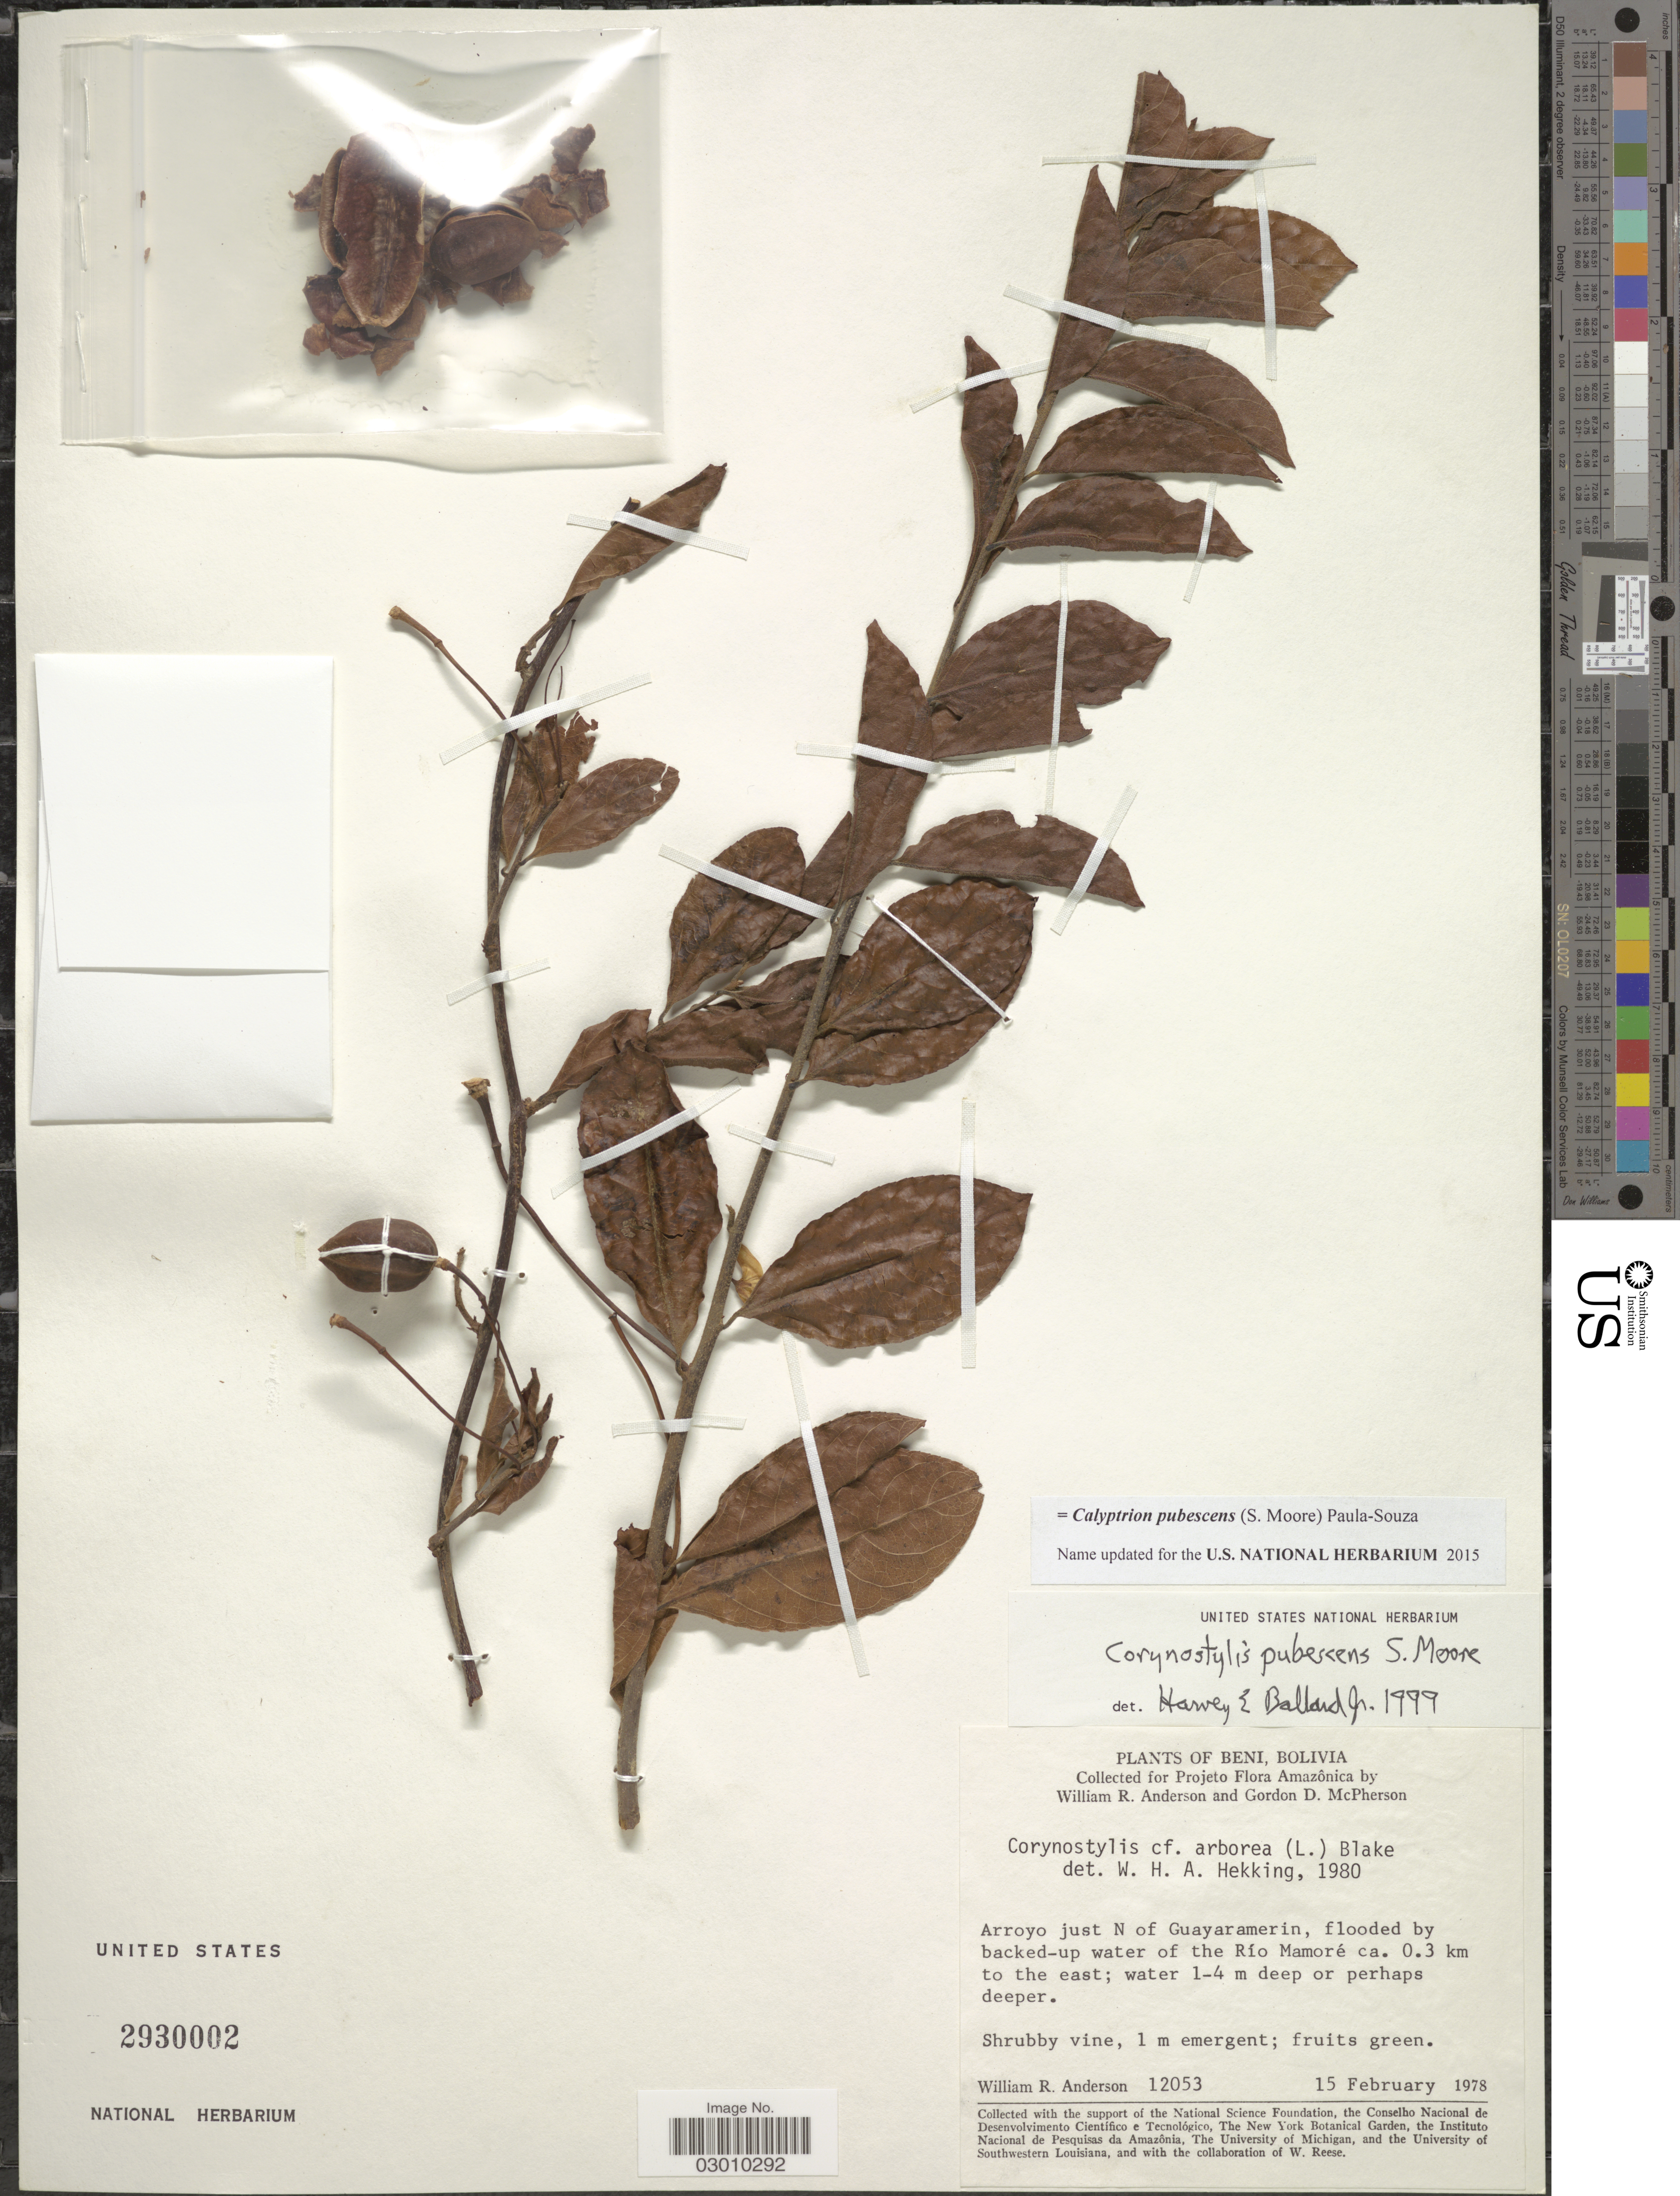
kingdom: Plantae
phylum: Tracheophyta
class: Magnoliopsida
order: Malpighiales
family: Violaceae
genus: Calyptrion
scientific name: Calyptrion pubescens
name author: (S. Moore) Paula-Souza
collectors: W. R. Anderson & G. D. McPherson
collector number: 12053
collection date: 1978-02-15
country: Bolivia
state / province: Beni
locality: Arroyo just N of Guayaramerin, flooded by backed-up water of the Río Mamoré ca. 0.3 km to the east.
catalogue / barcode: US 2930002